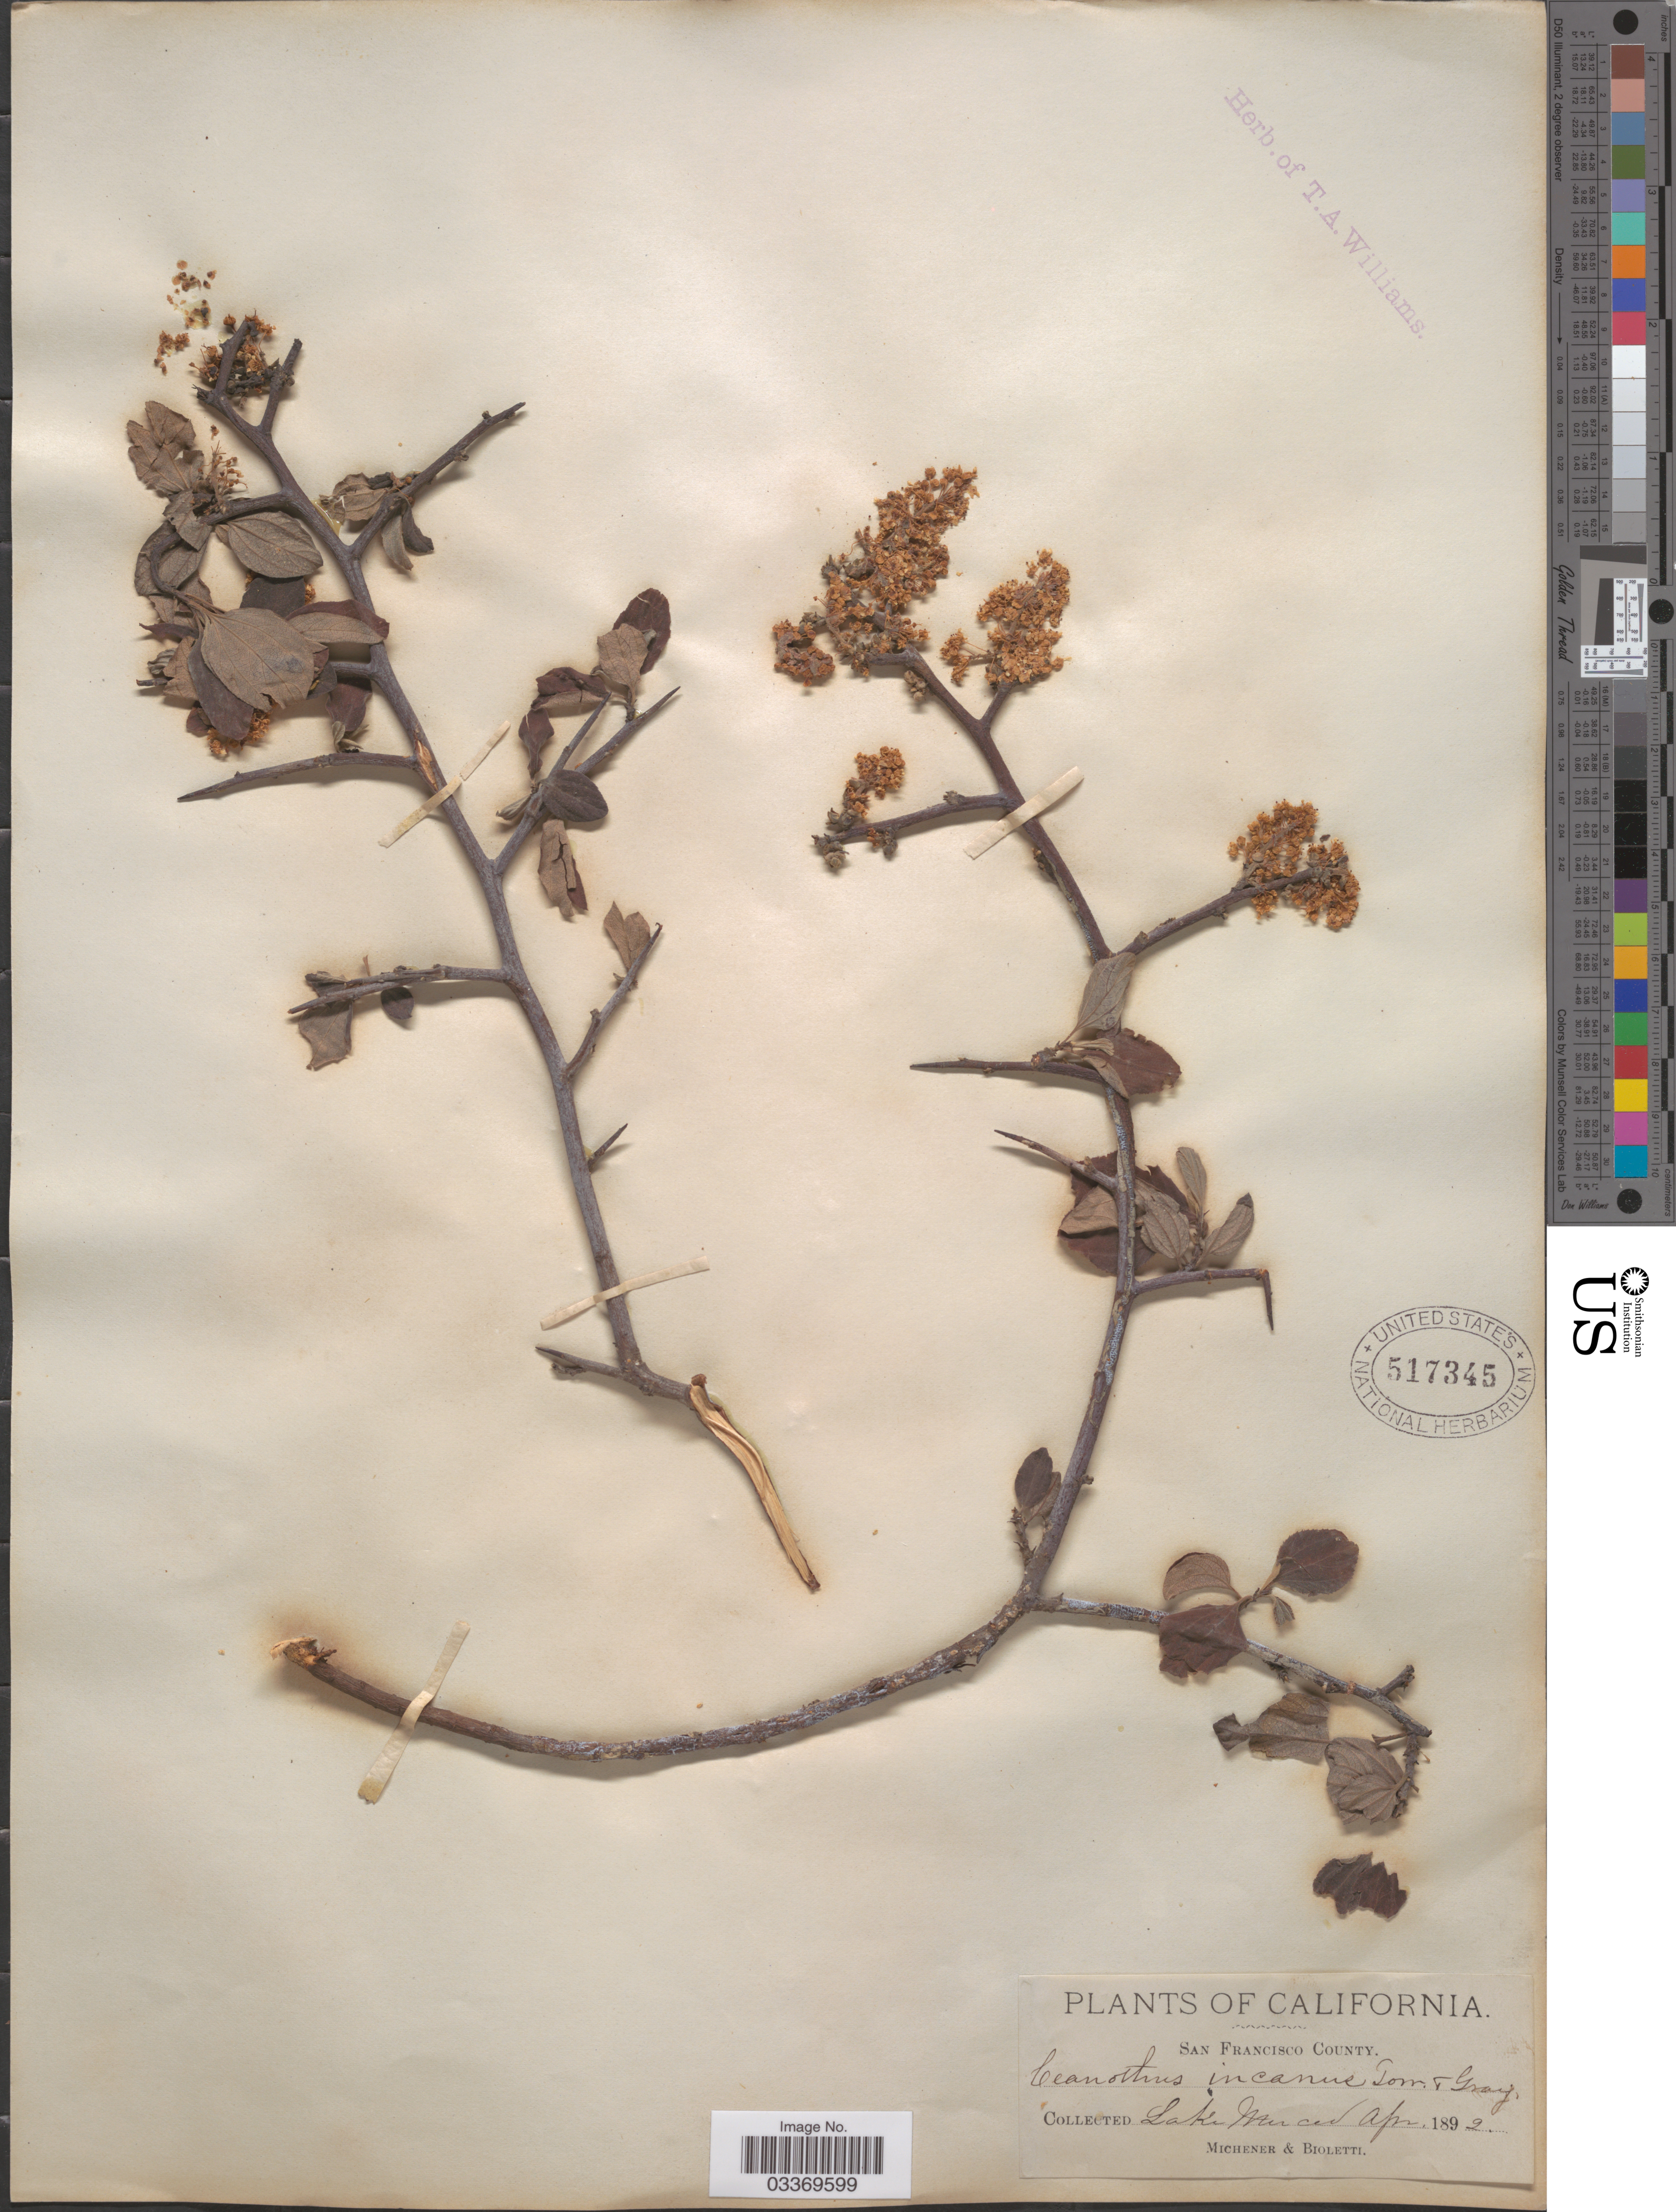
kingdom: Plantae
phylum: Tracheophyta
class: Magnoliopsida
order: Rosales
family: Rhamnaceae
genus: Ceanothus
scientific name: Ceanothus incanus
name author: Torr. & A. Gray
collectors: -. Michener & -- Bioletti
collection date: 1892-04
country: United States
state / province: California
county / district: San Francisco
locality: San Francisco County. Lake Merced.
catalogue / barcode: US 517345